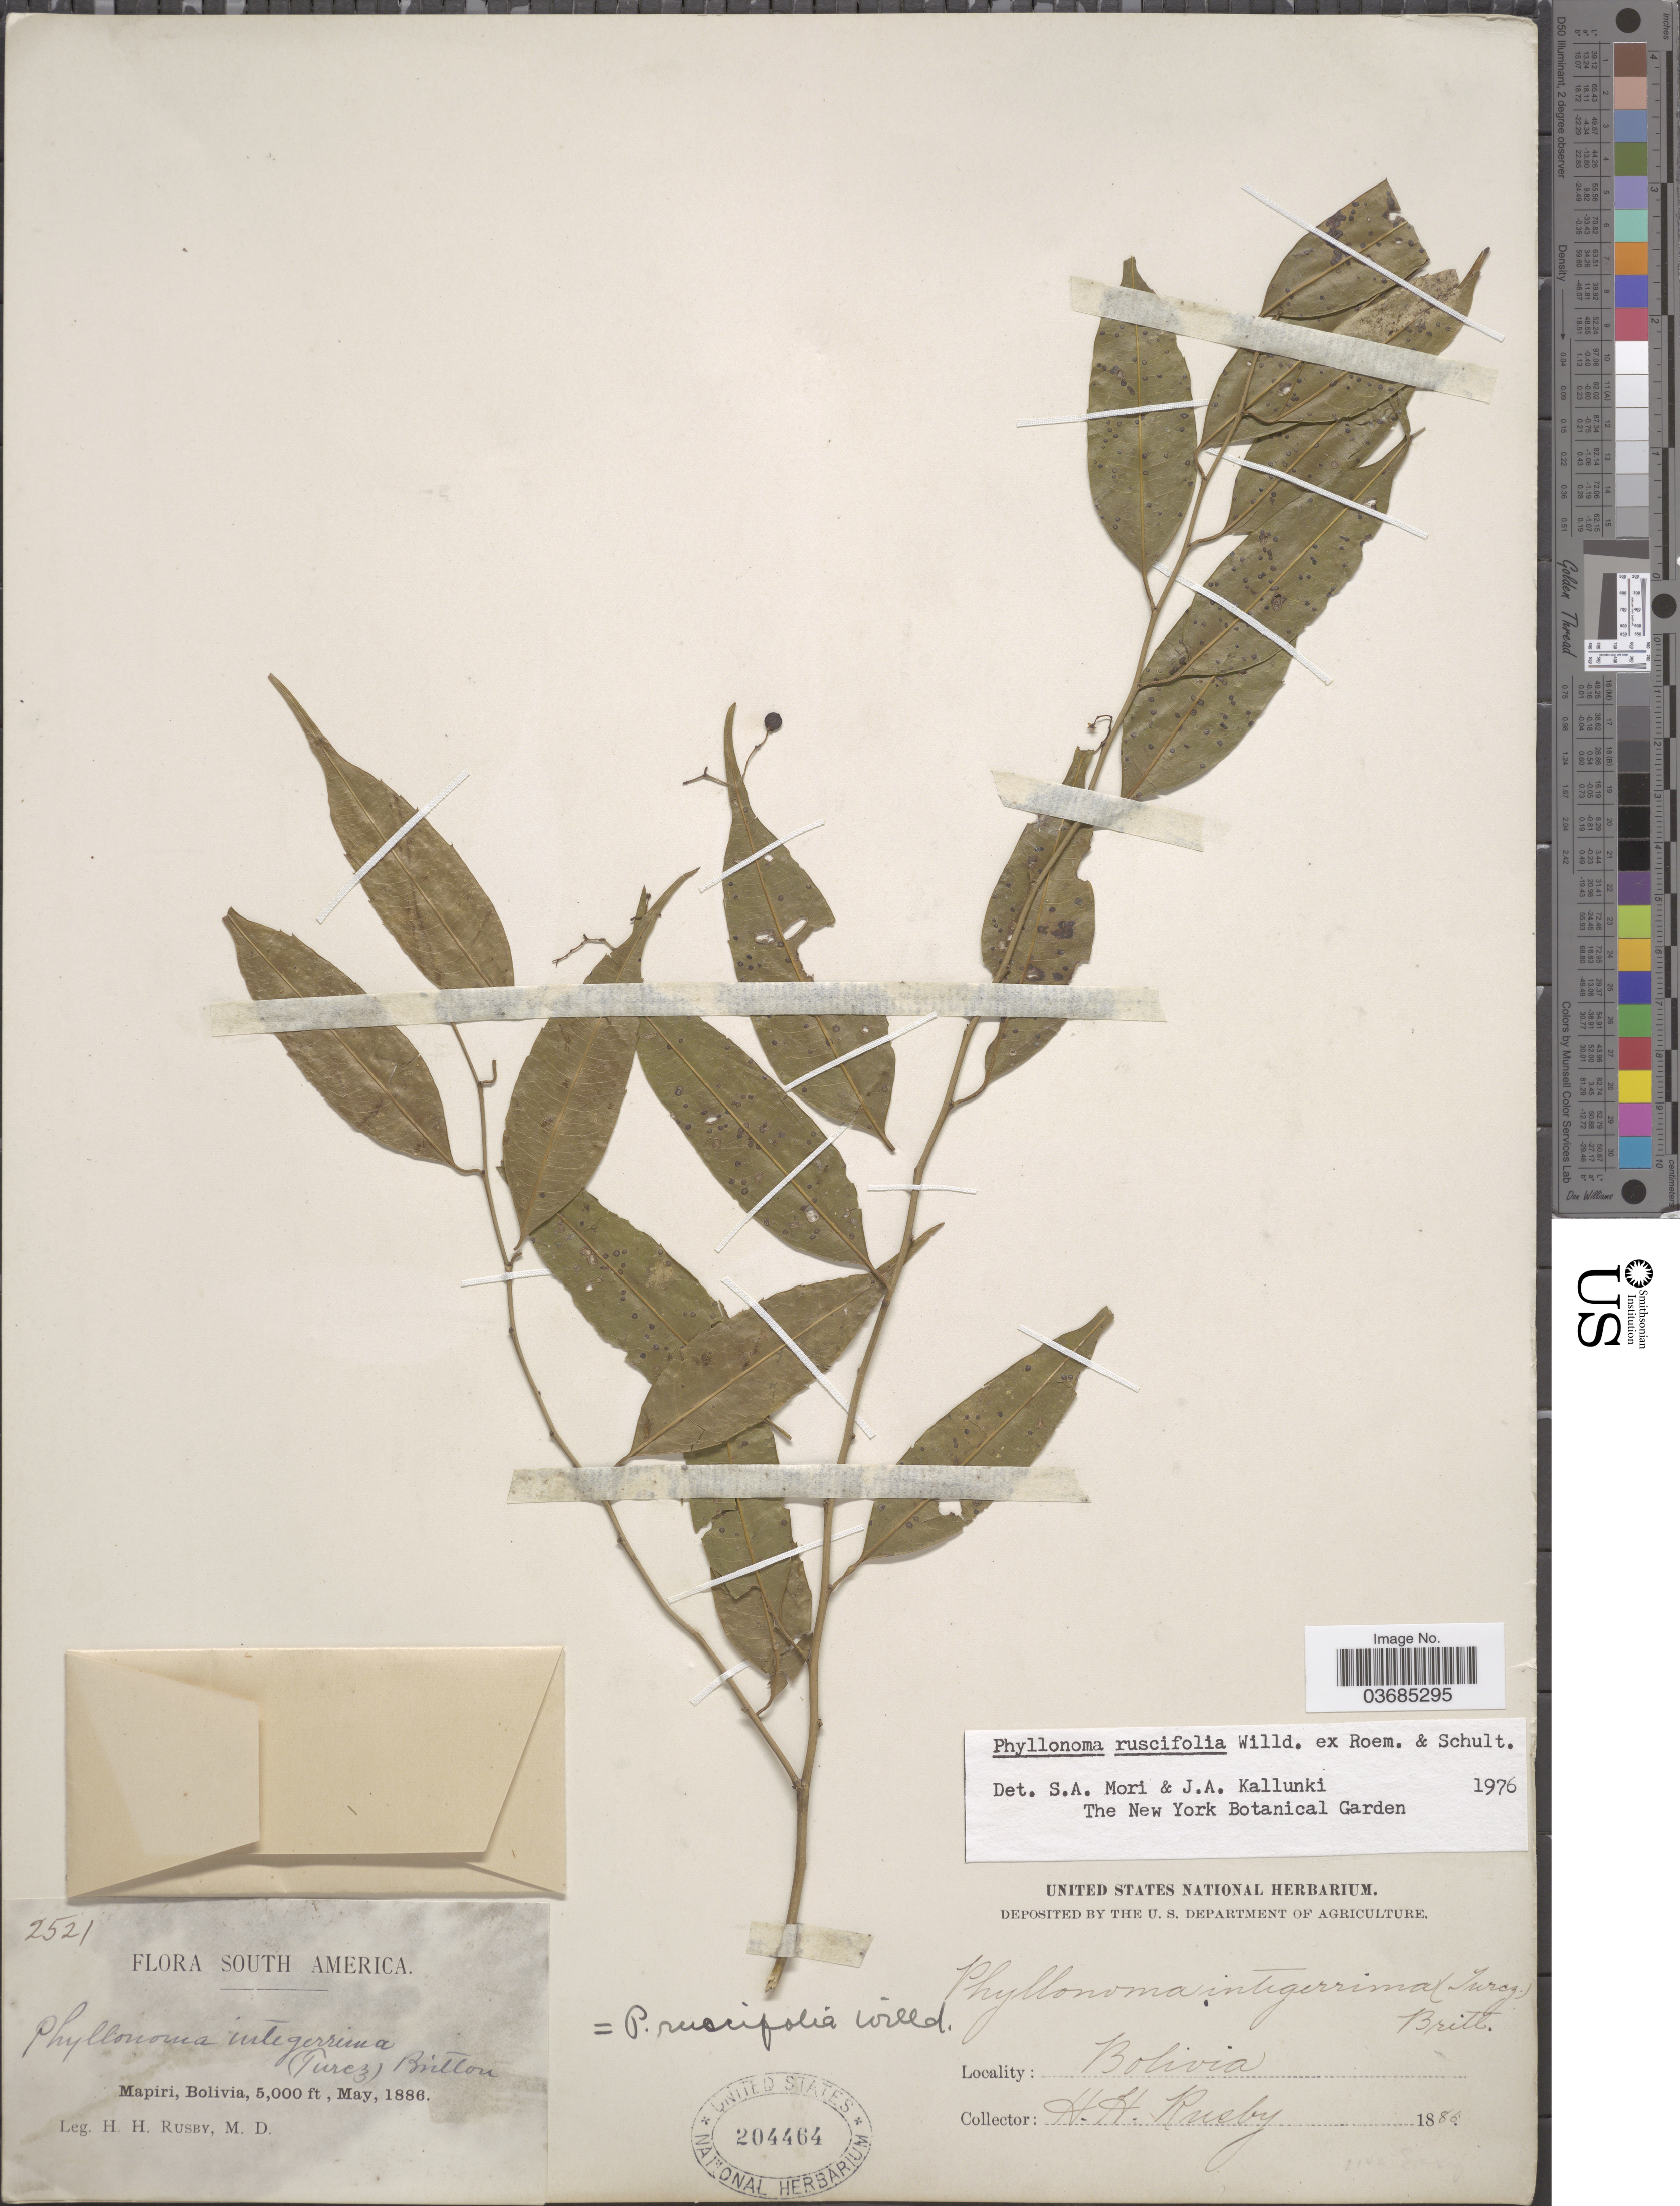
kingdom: Plantae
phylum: Tracheophyta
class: Magnoliopsida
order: Aquifoliales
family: Phyllonomaceae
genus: Phyllonoma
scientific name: Phyllonoma ruscifolia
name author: Willd. ex Schult.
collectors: H. H. Rusby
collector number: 2521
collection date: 1886-05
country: Bolivia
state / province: La Páz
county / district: Larecaja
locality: Mapiri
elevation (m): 1524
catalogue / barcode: US 204464